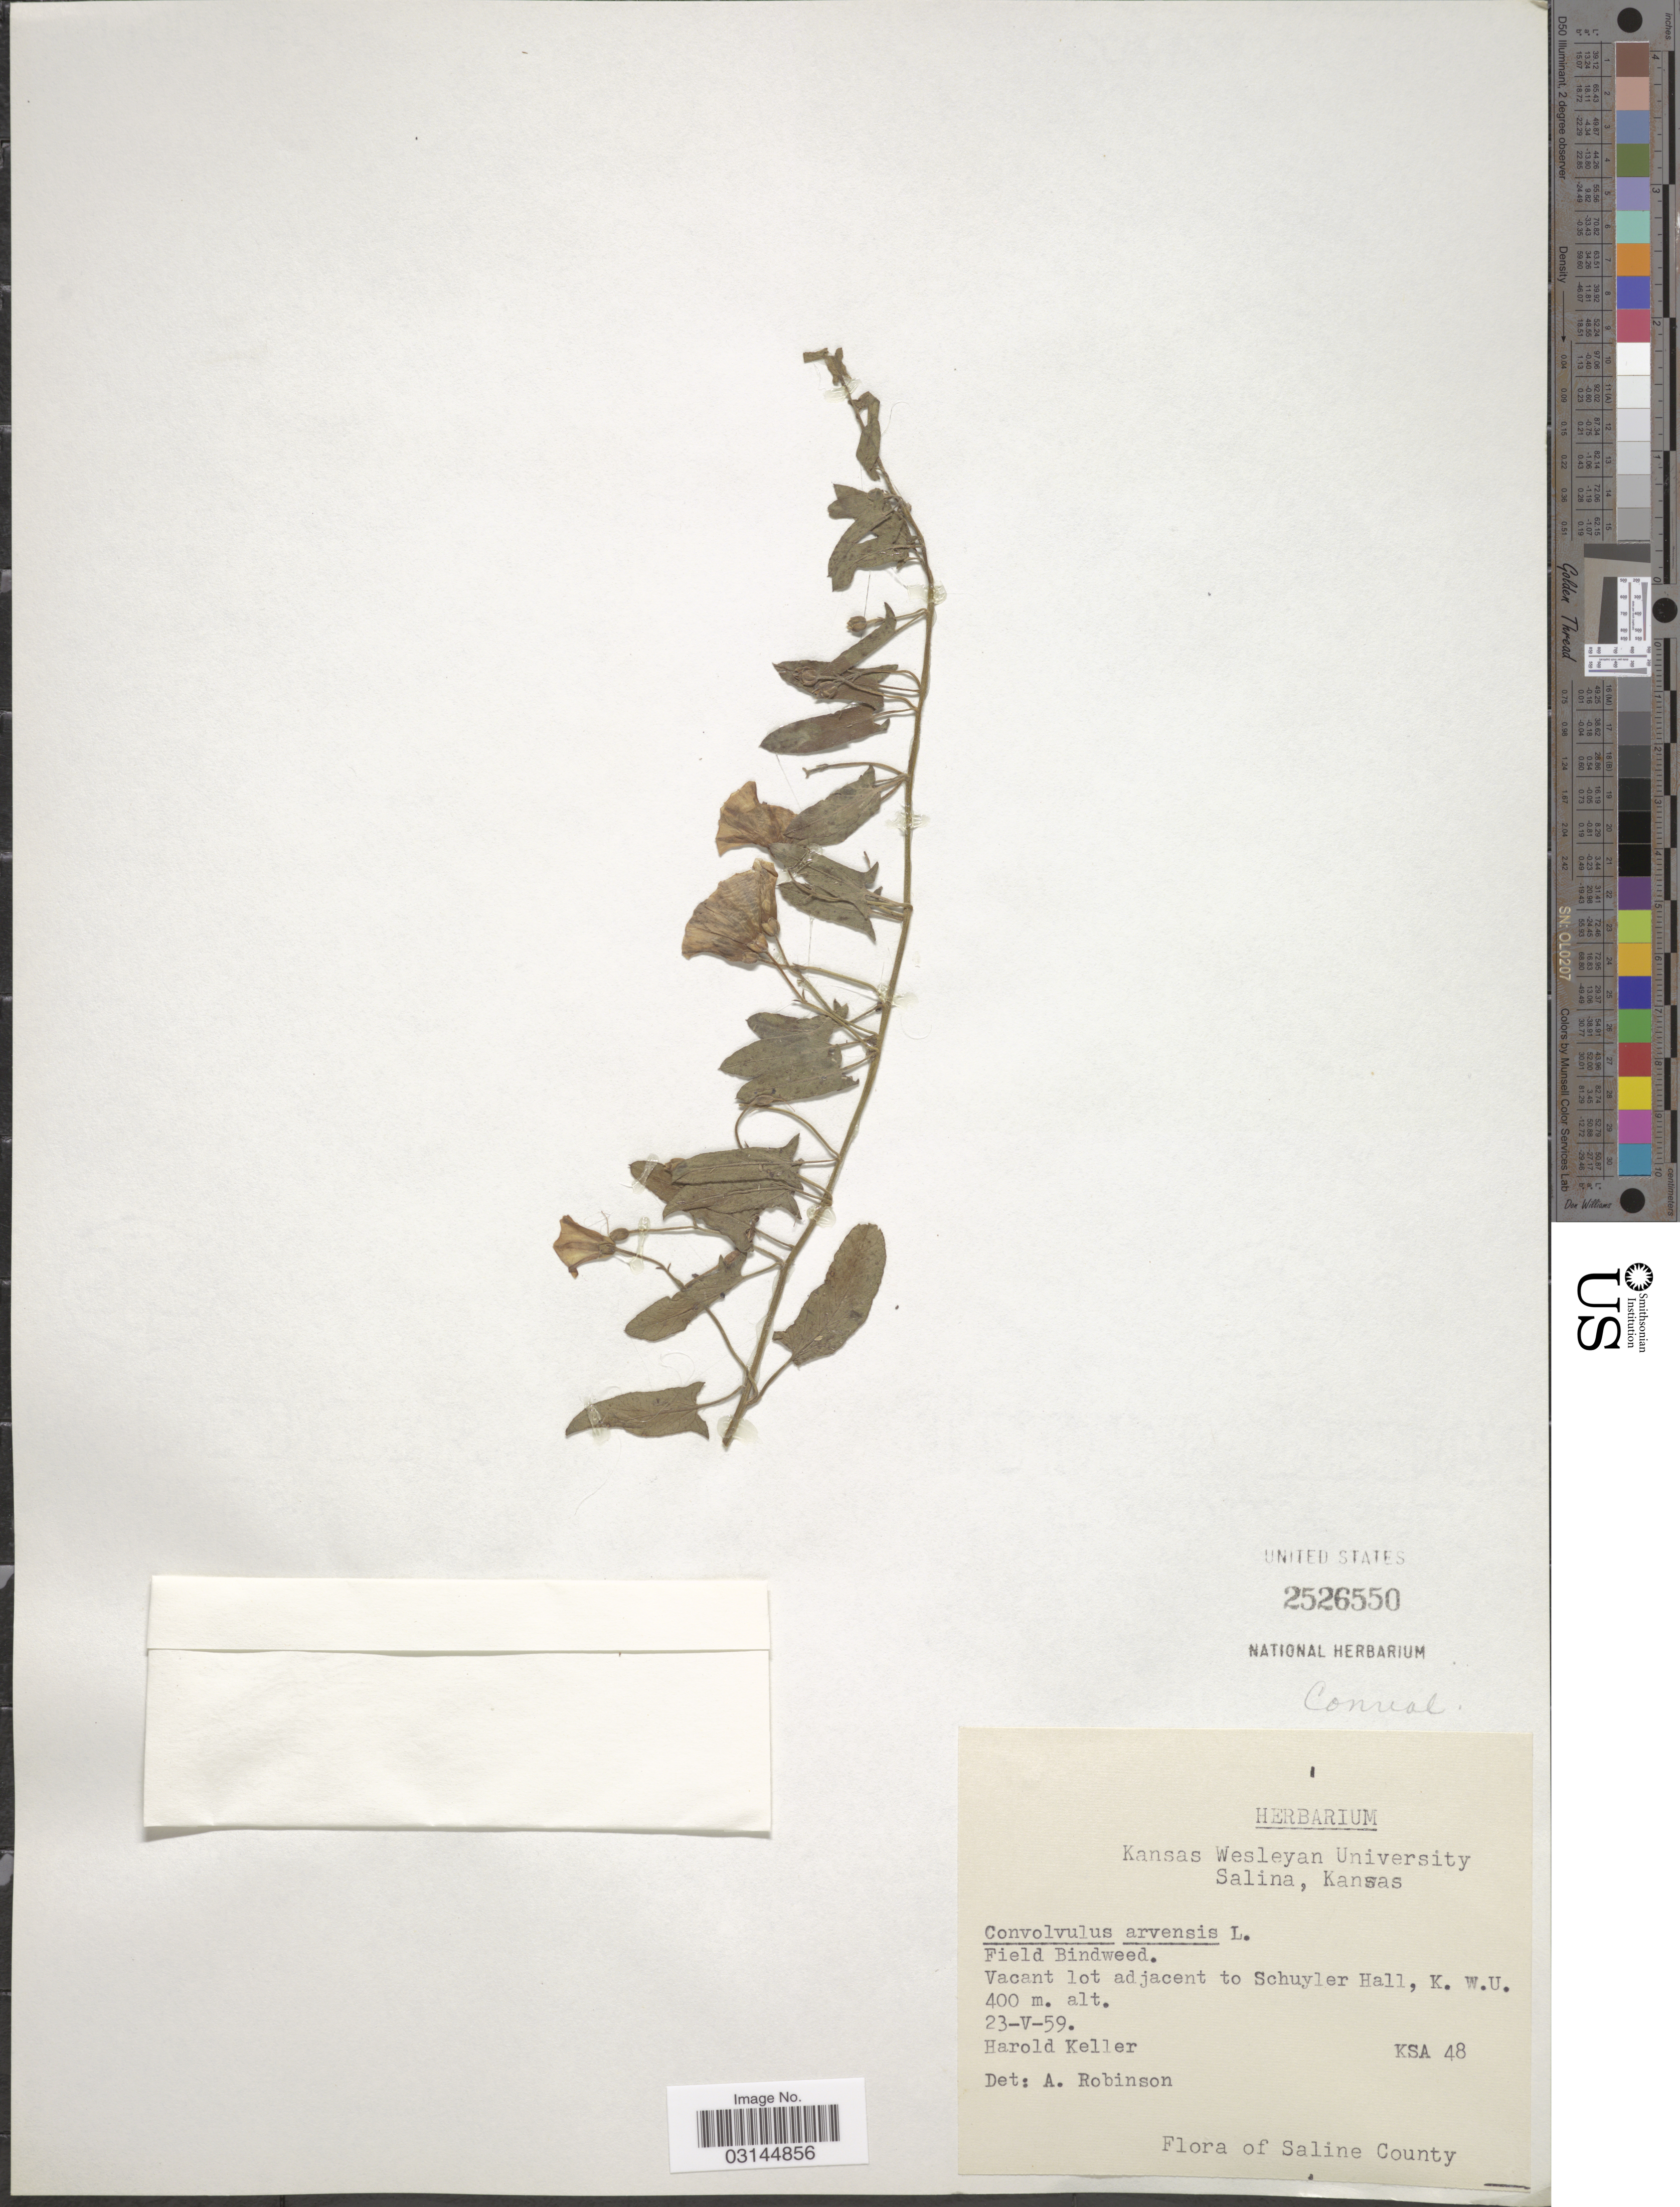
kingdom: Plantae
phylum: Tracheophyta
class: Magnoliopsida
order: Solanales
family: Convolvulaceae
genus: Convolvulus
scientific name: Convolvulus arvensis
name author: L.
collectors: H. Keller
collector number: KSA48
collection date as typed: Transcribed d/m/y: 23/5/59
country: United States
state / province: Kansas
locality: Vacant lot adjacent to Schuyler Hall, K. W.U.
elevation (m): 400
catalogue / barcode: US 2526550